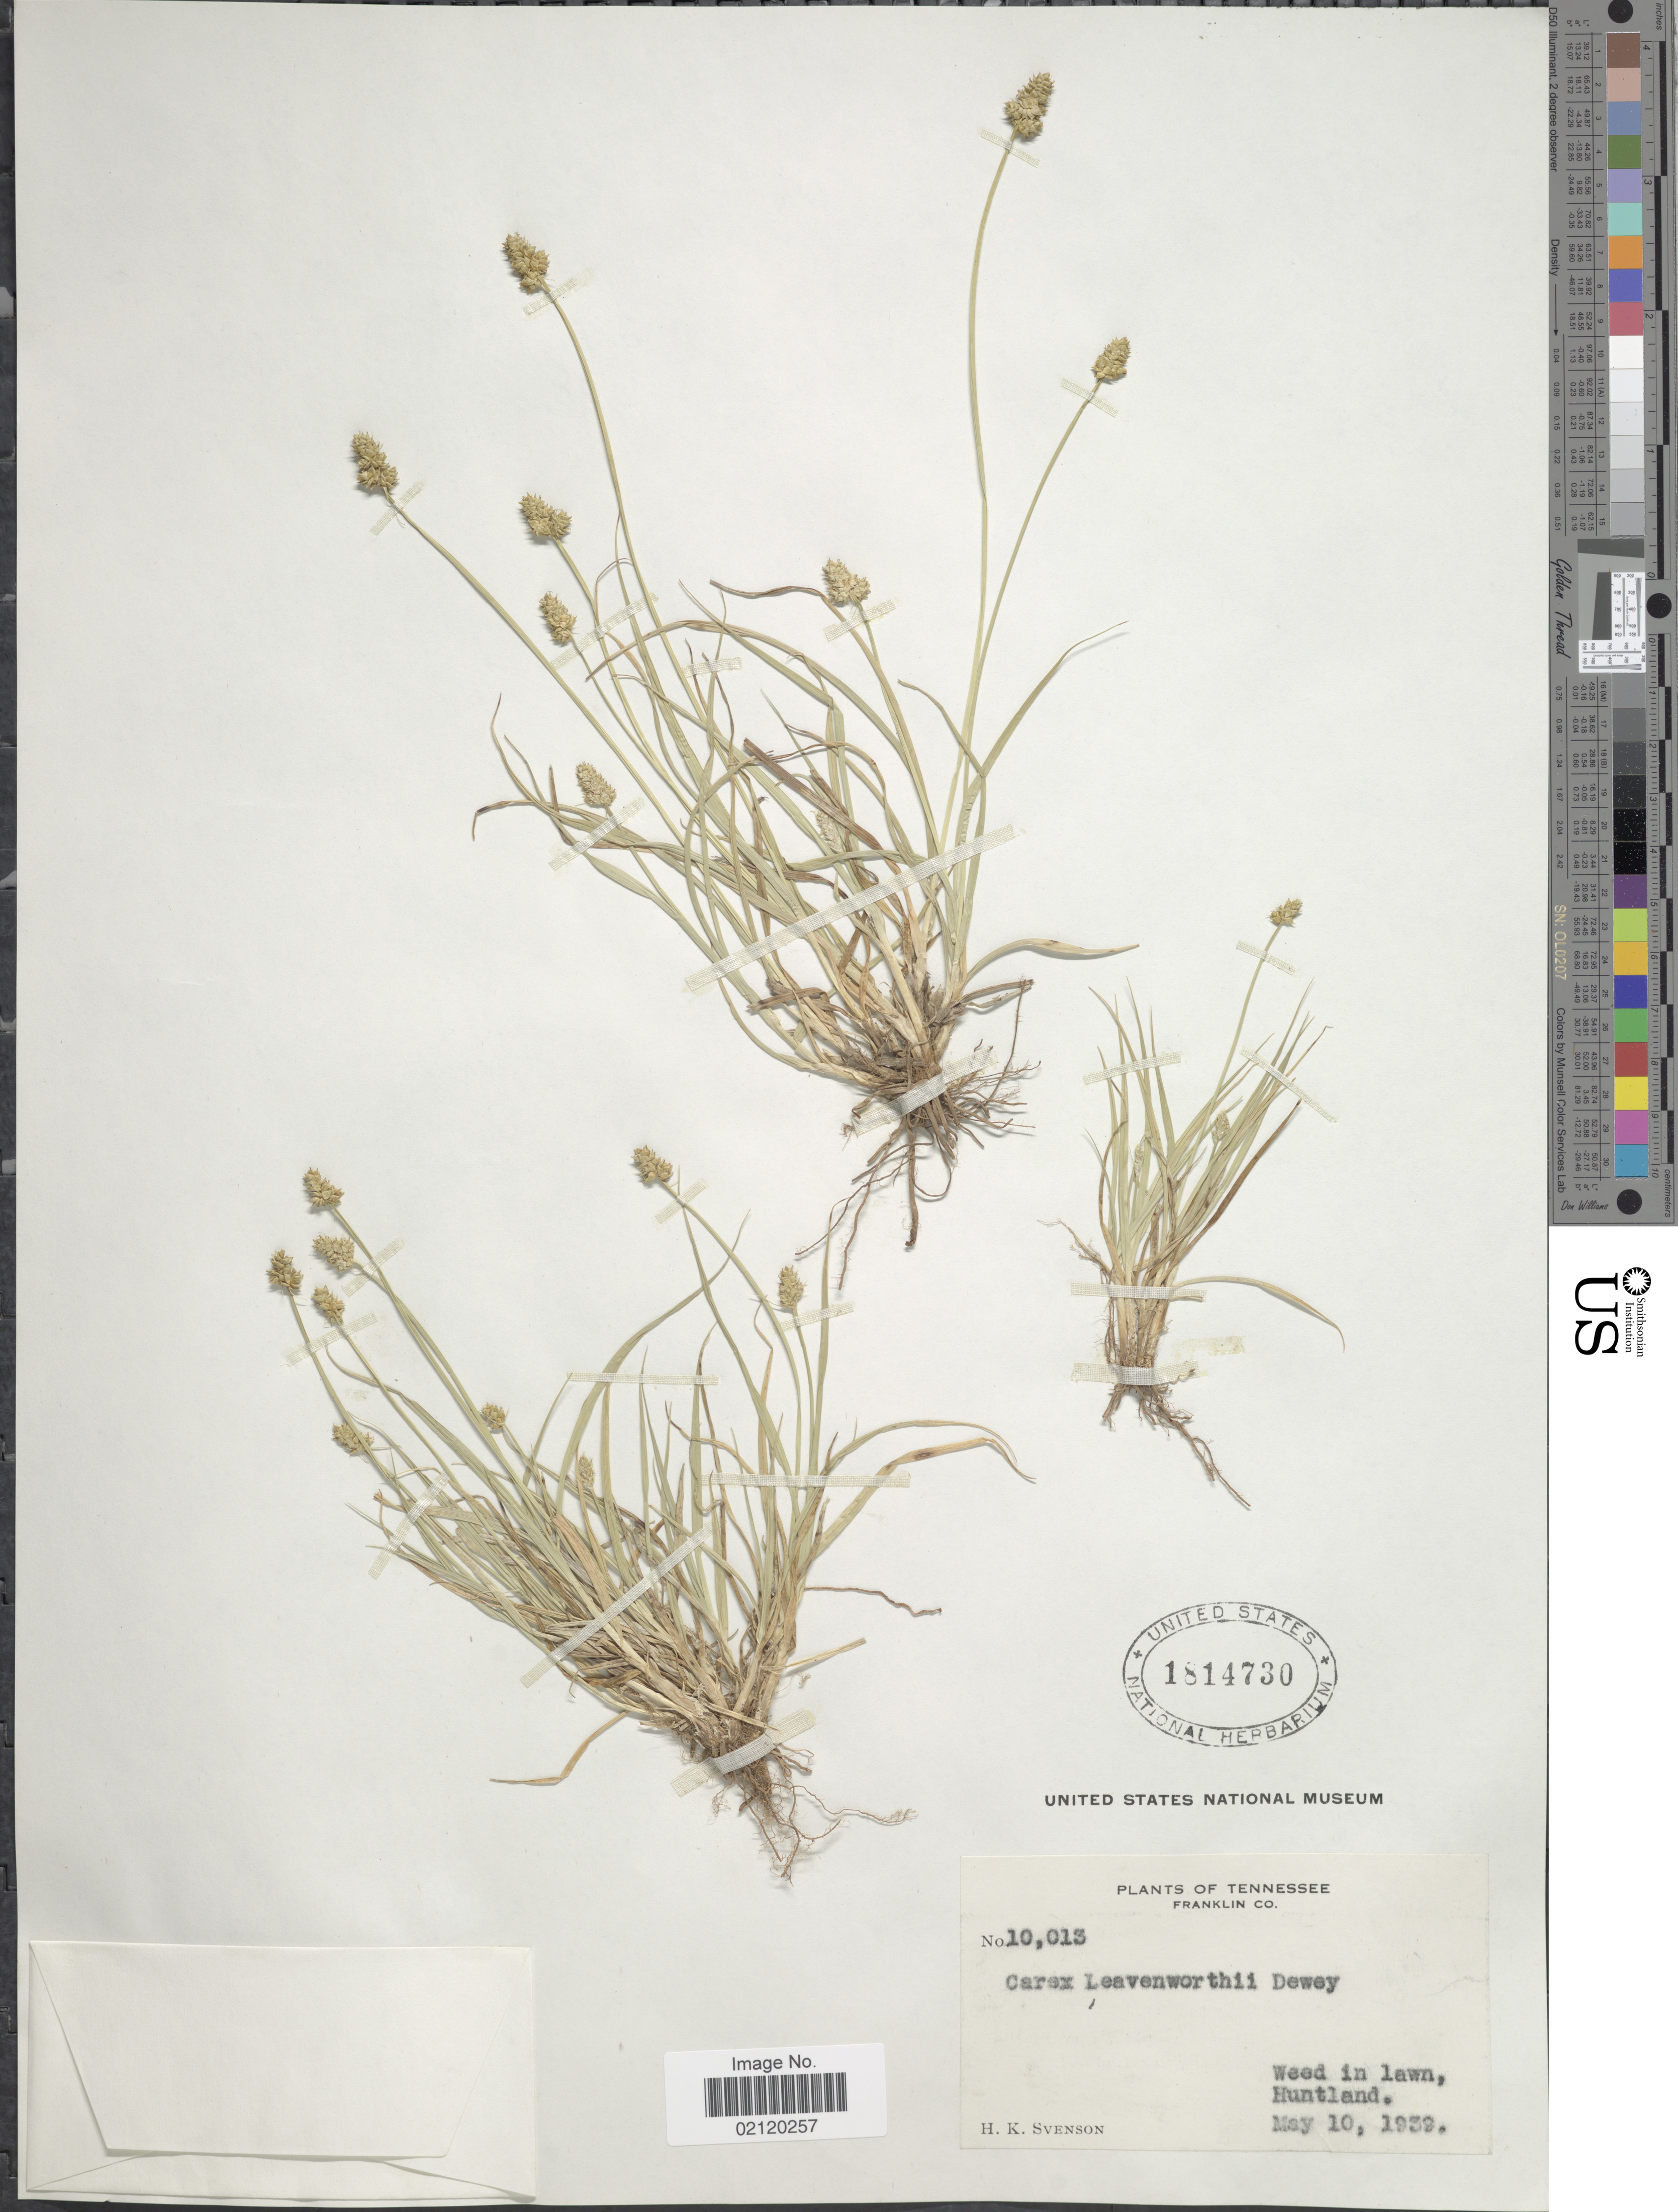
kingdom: Plantae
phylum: Tracheophyta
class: Liliopsida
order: Poales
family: Cyperaceae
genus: Carex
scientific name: Carex leavenworthii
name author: Dewey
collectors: H. K. Svenson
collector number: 10013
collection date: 1939-05-10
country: United States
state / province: Tennessee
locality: Franklin Co., Weed in lawn, Huntland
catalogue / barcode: US 1814730